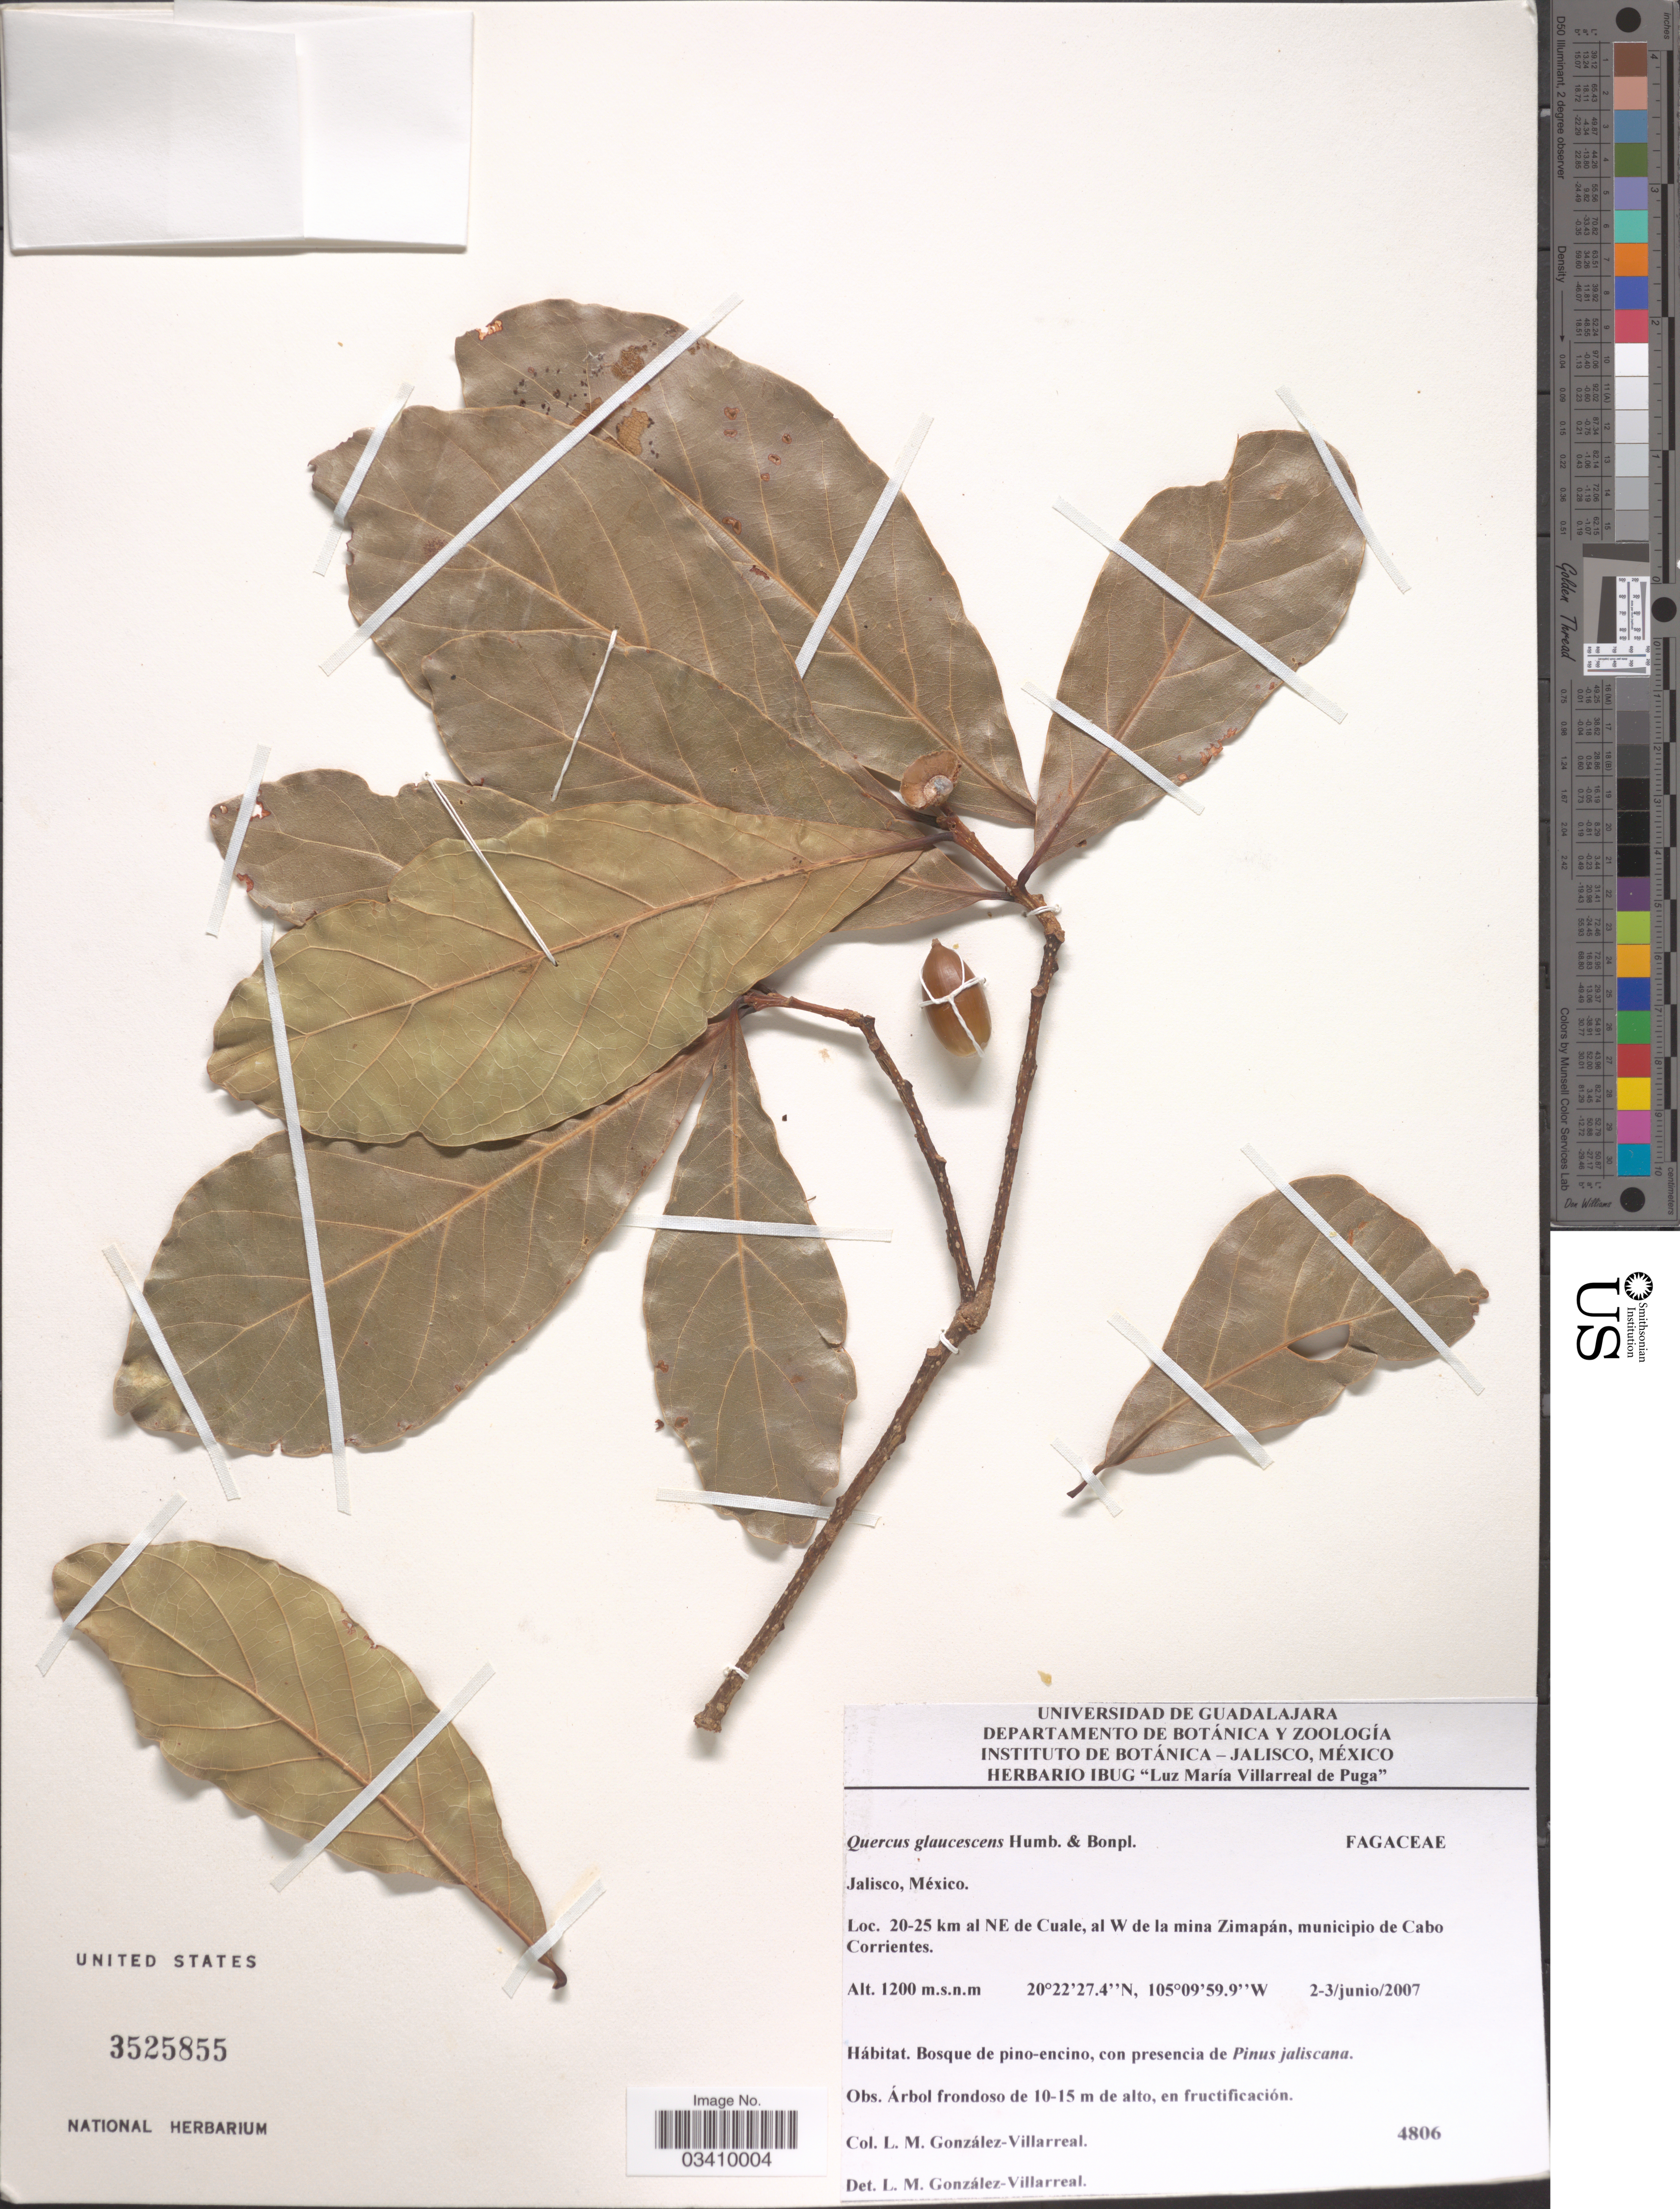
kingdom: Plantae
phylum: Tracheophyta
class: Magnoliopsida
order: Fagales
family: Fagaceae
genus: Quercus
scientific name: Quercus glaucescens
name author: Humb. & Bonpl.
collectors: L. M. González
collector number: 4806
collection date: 2007-06-02/2007-06-03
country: Mexico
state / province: Jalisco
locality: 20-25 km al NE de Cuale, al W de la mina Zimapán, municipio de Cabo Corrientes.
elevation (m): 1200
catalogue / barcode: US 3525855